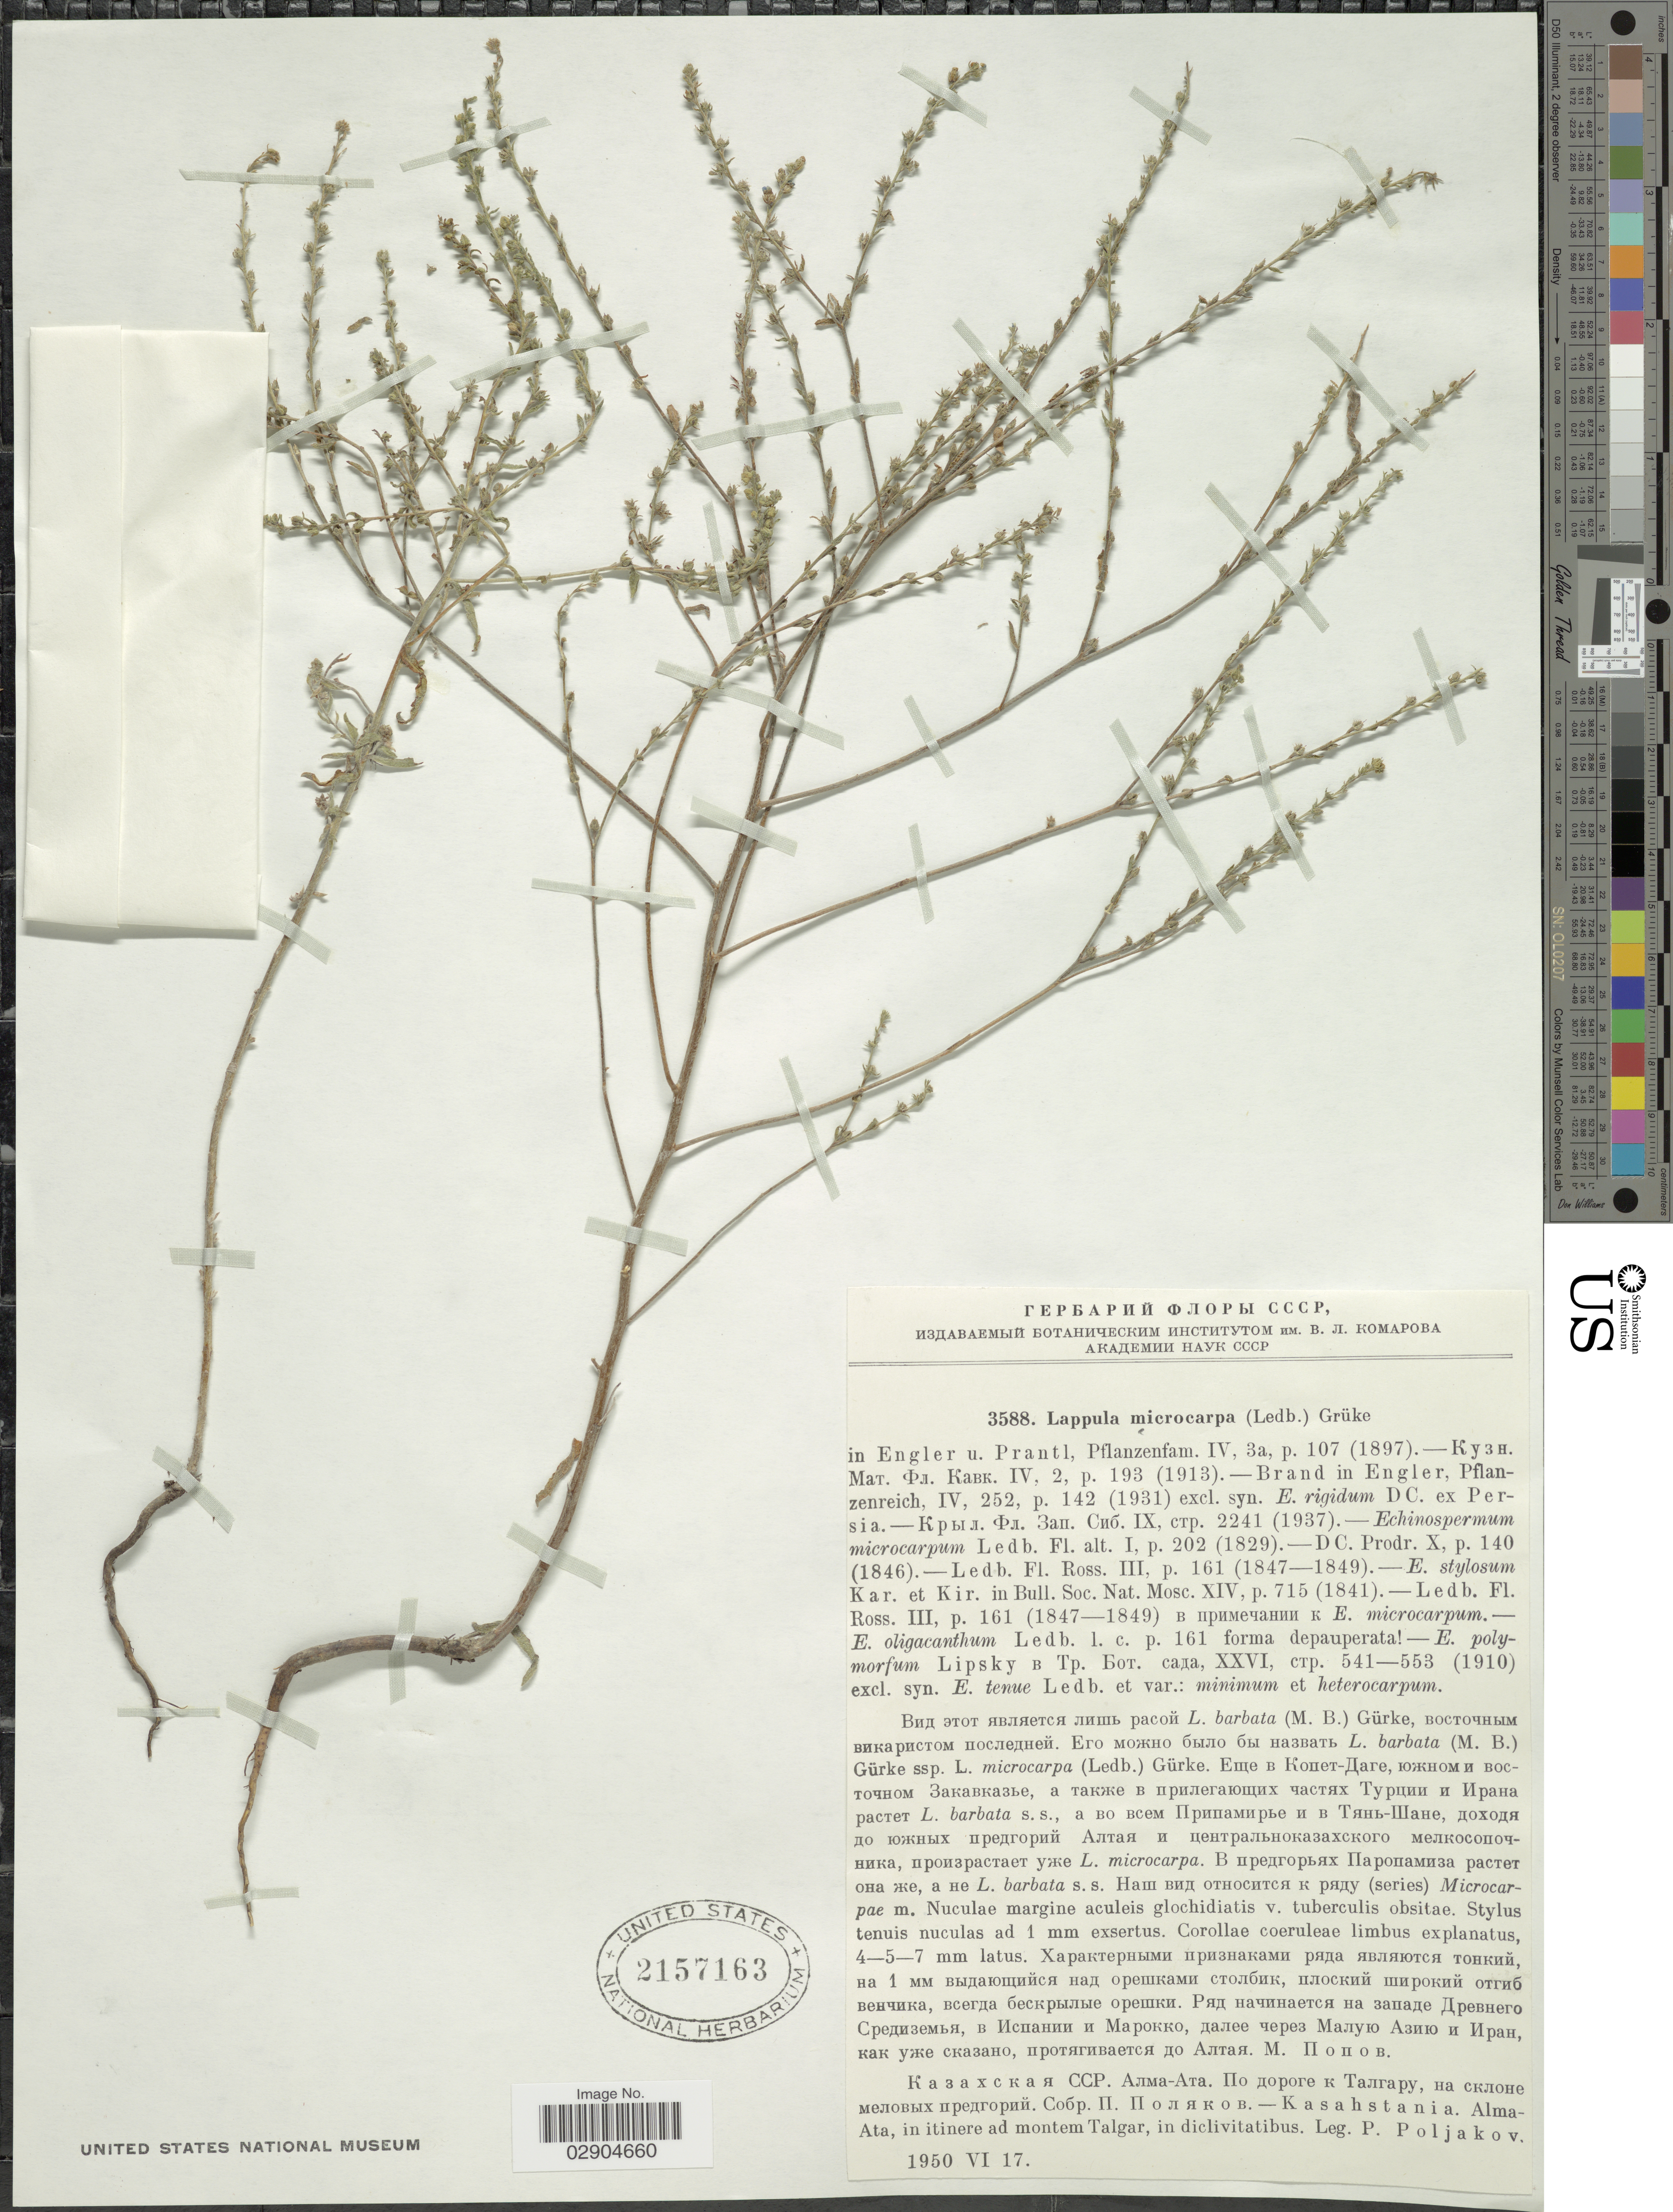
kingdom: Plantae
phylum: Tracheophyta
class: Magnoliopsida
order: Boraginales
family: Boraginaceae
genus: Lappula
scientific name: Lappula microcarpa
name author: (Ledeb.) Gürke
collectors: P. Poljakov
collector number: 3588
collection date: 1950-06-17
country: Kazakhstan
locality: Kasahstania. Alma-Ata, in itinere ad montem Talgar, in diclivitatibus.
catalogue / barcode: US 2157163